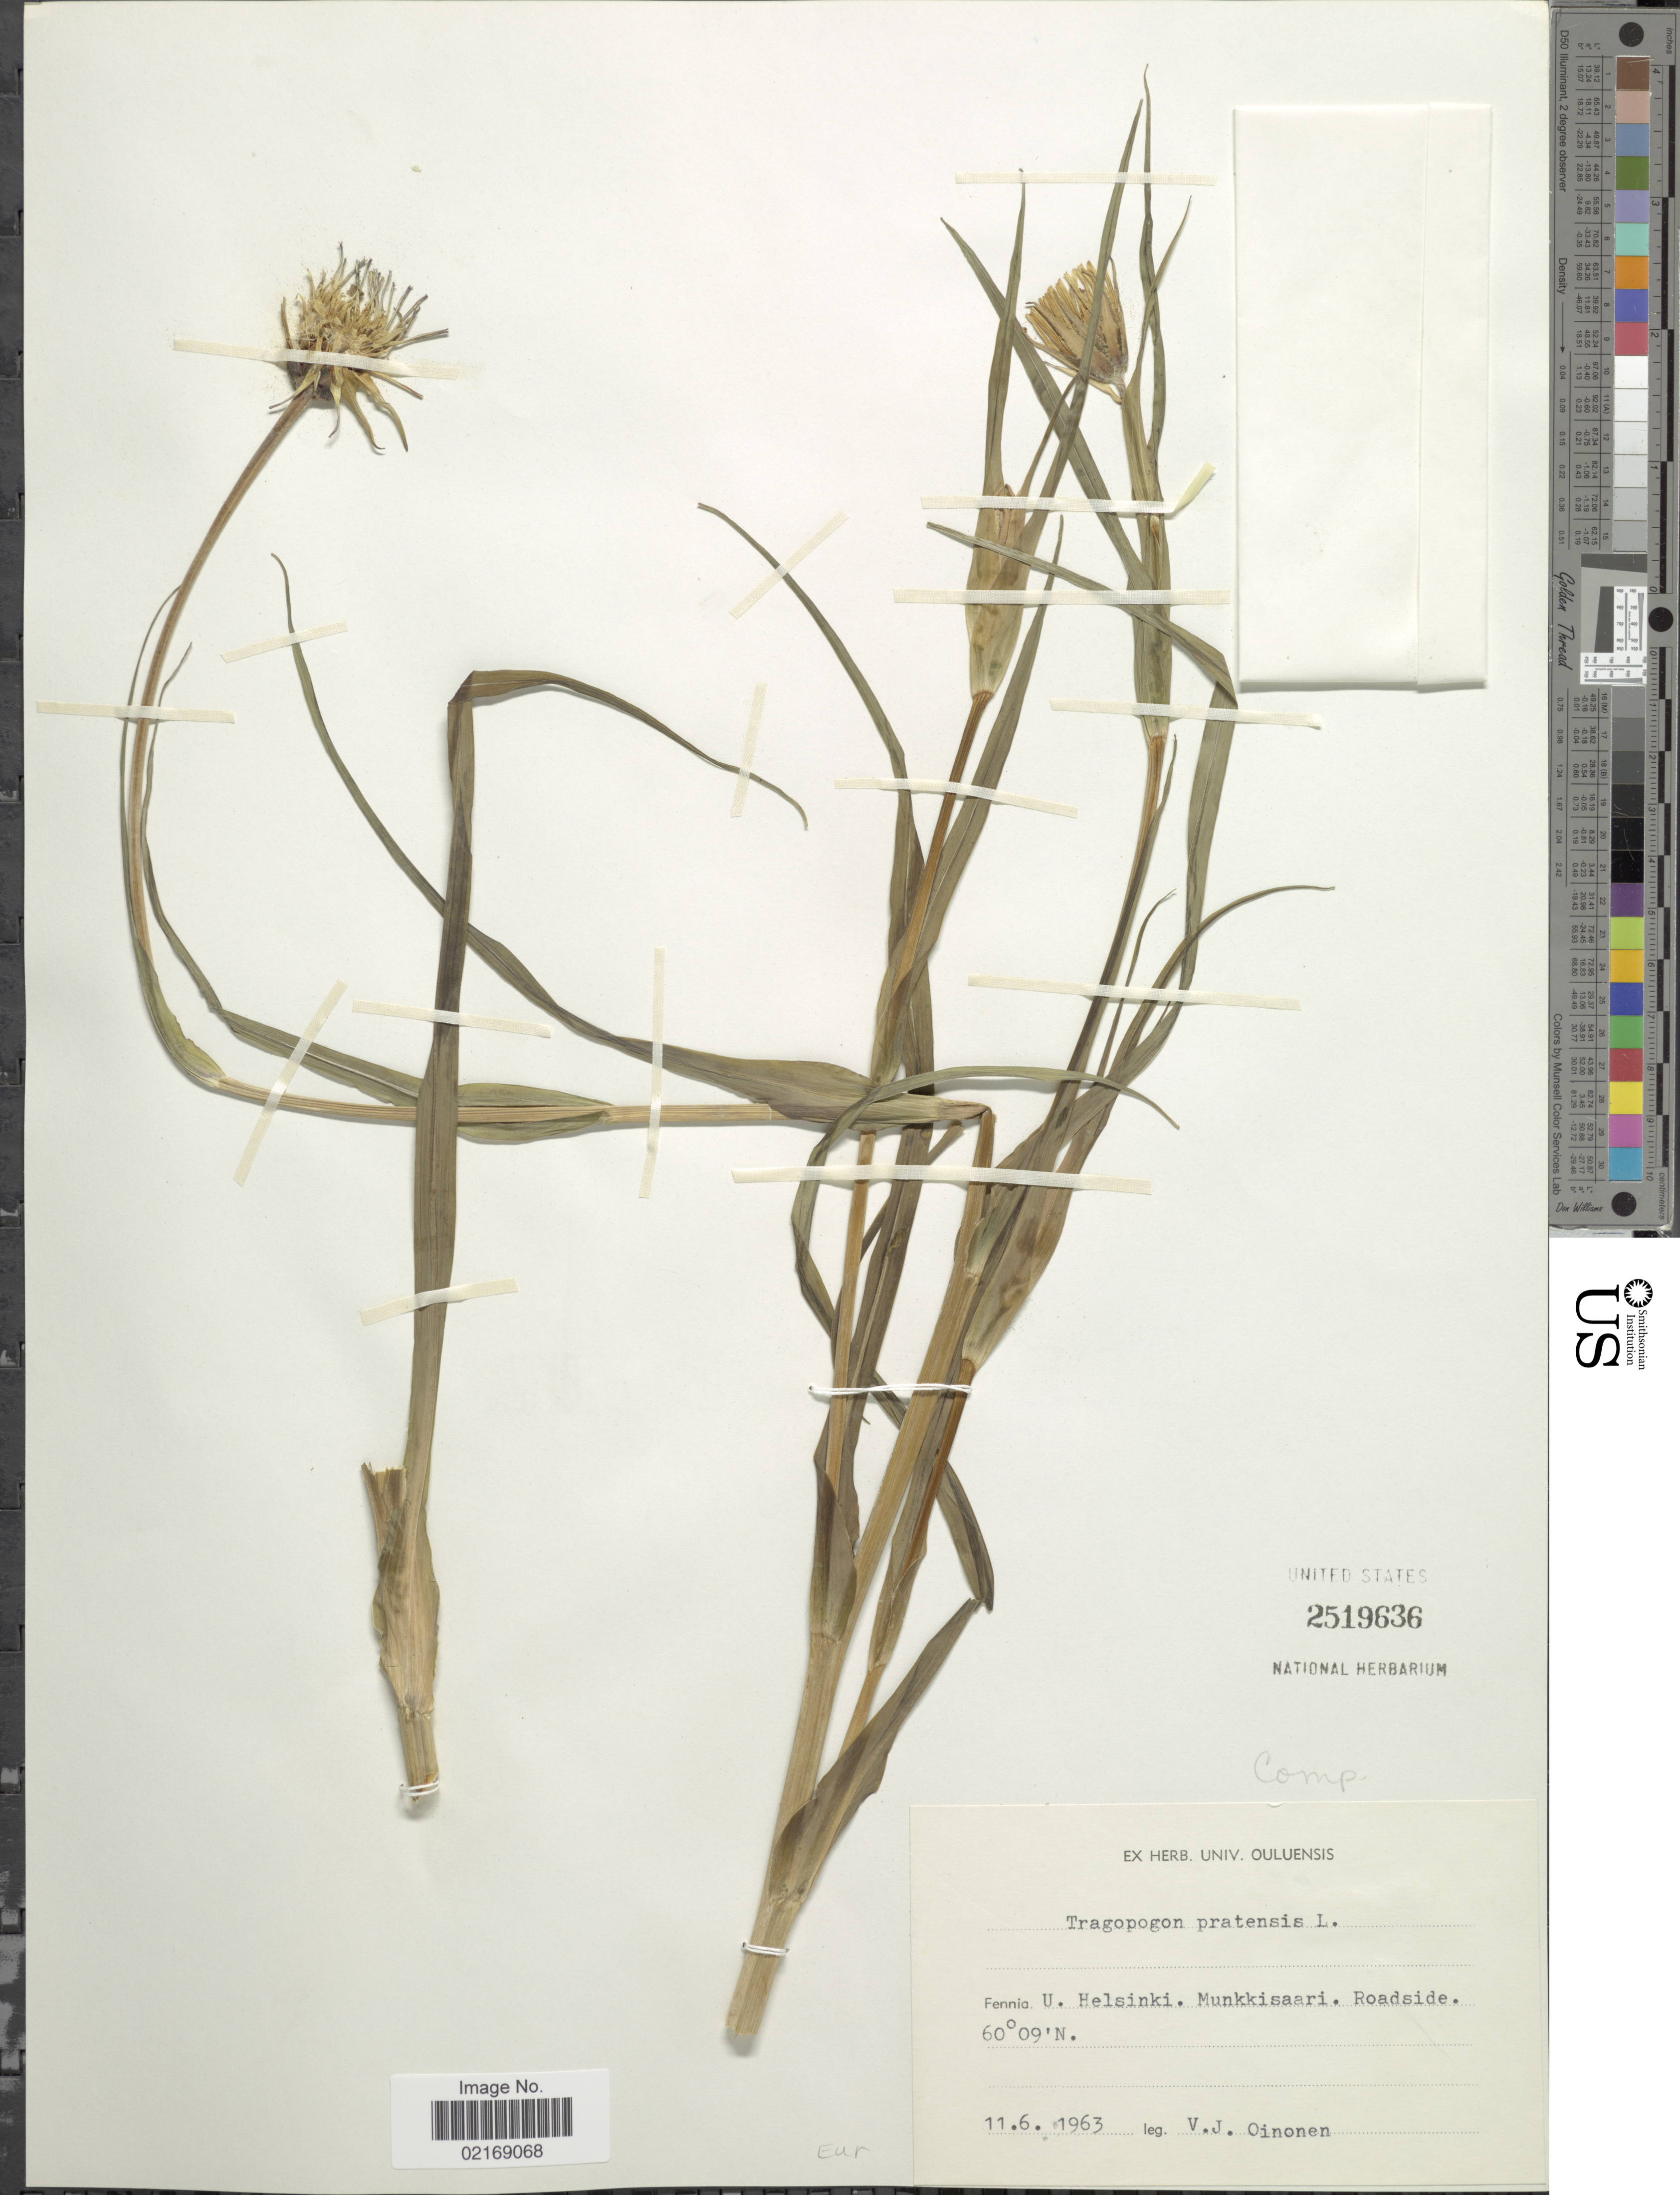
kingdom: Plantae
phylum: Tracheophyta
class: Magnoliopsida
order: Asterales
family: Asteraceae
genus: Tragopogon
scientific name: Tragopogon pratensis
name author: L.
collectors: V. Oinonen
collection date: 1963-06-11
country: Finland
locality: U. Helsinki. Munkkisaari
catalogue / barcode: US 2519636